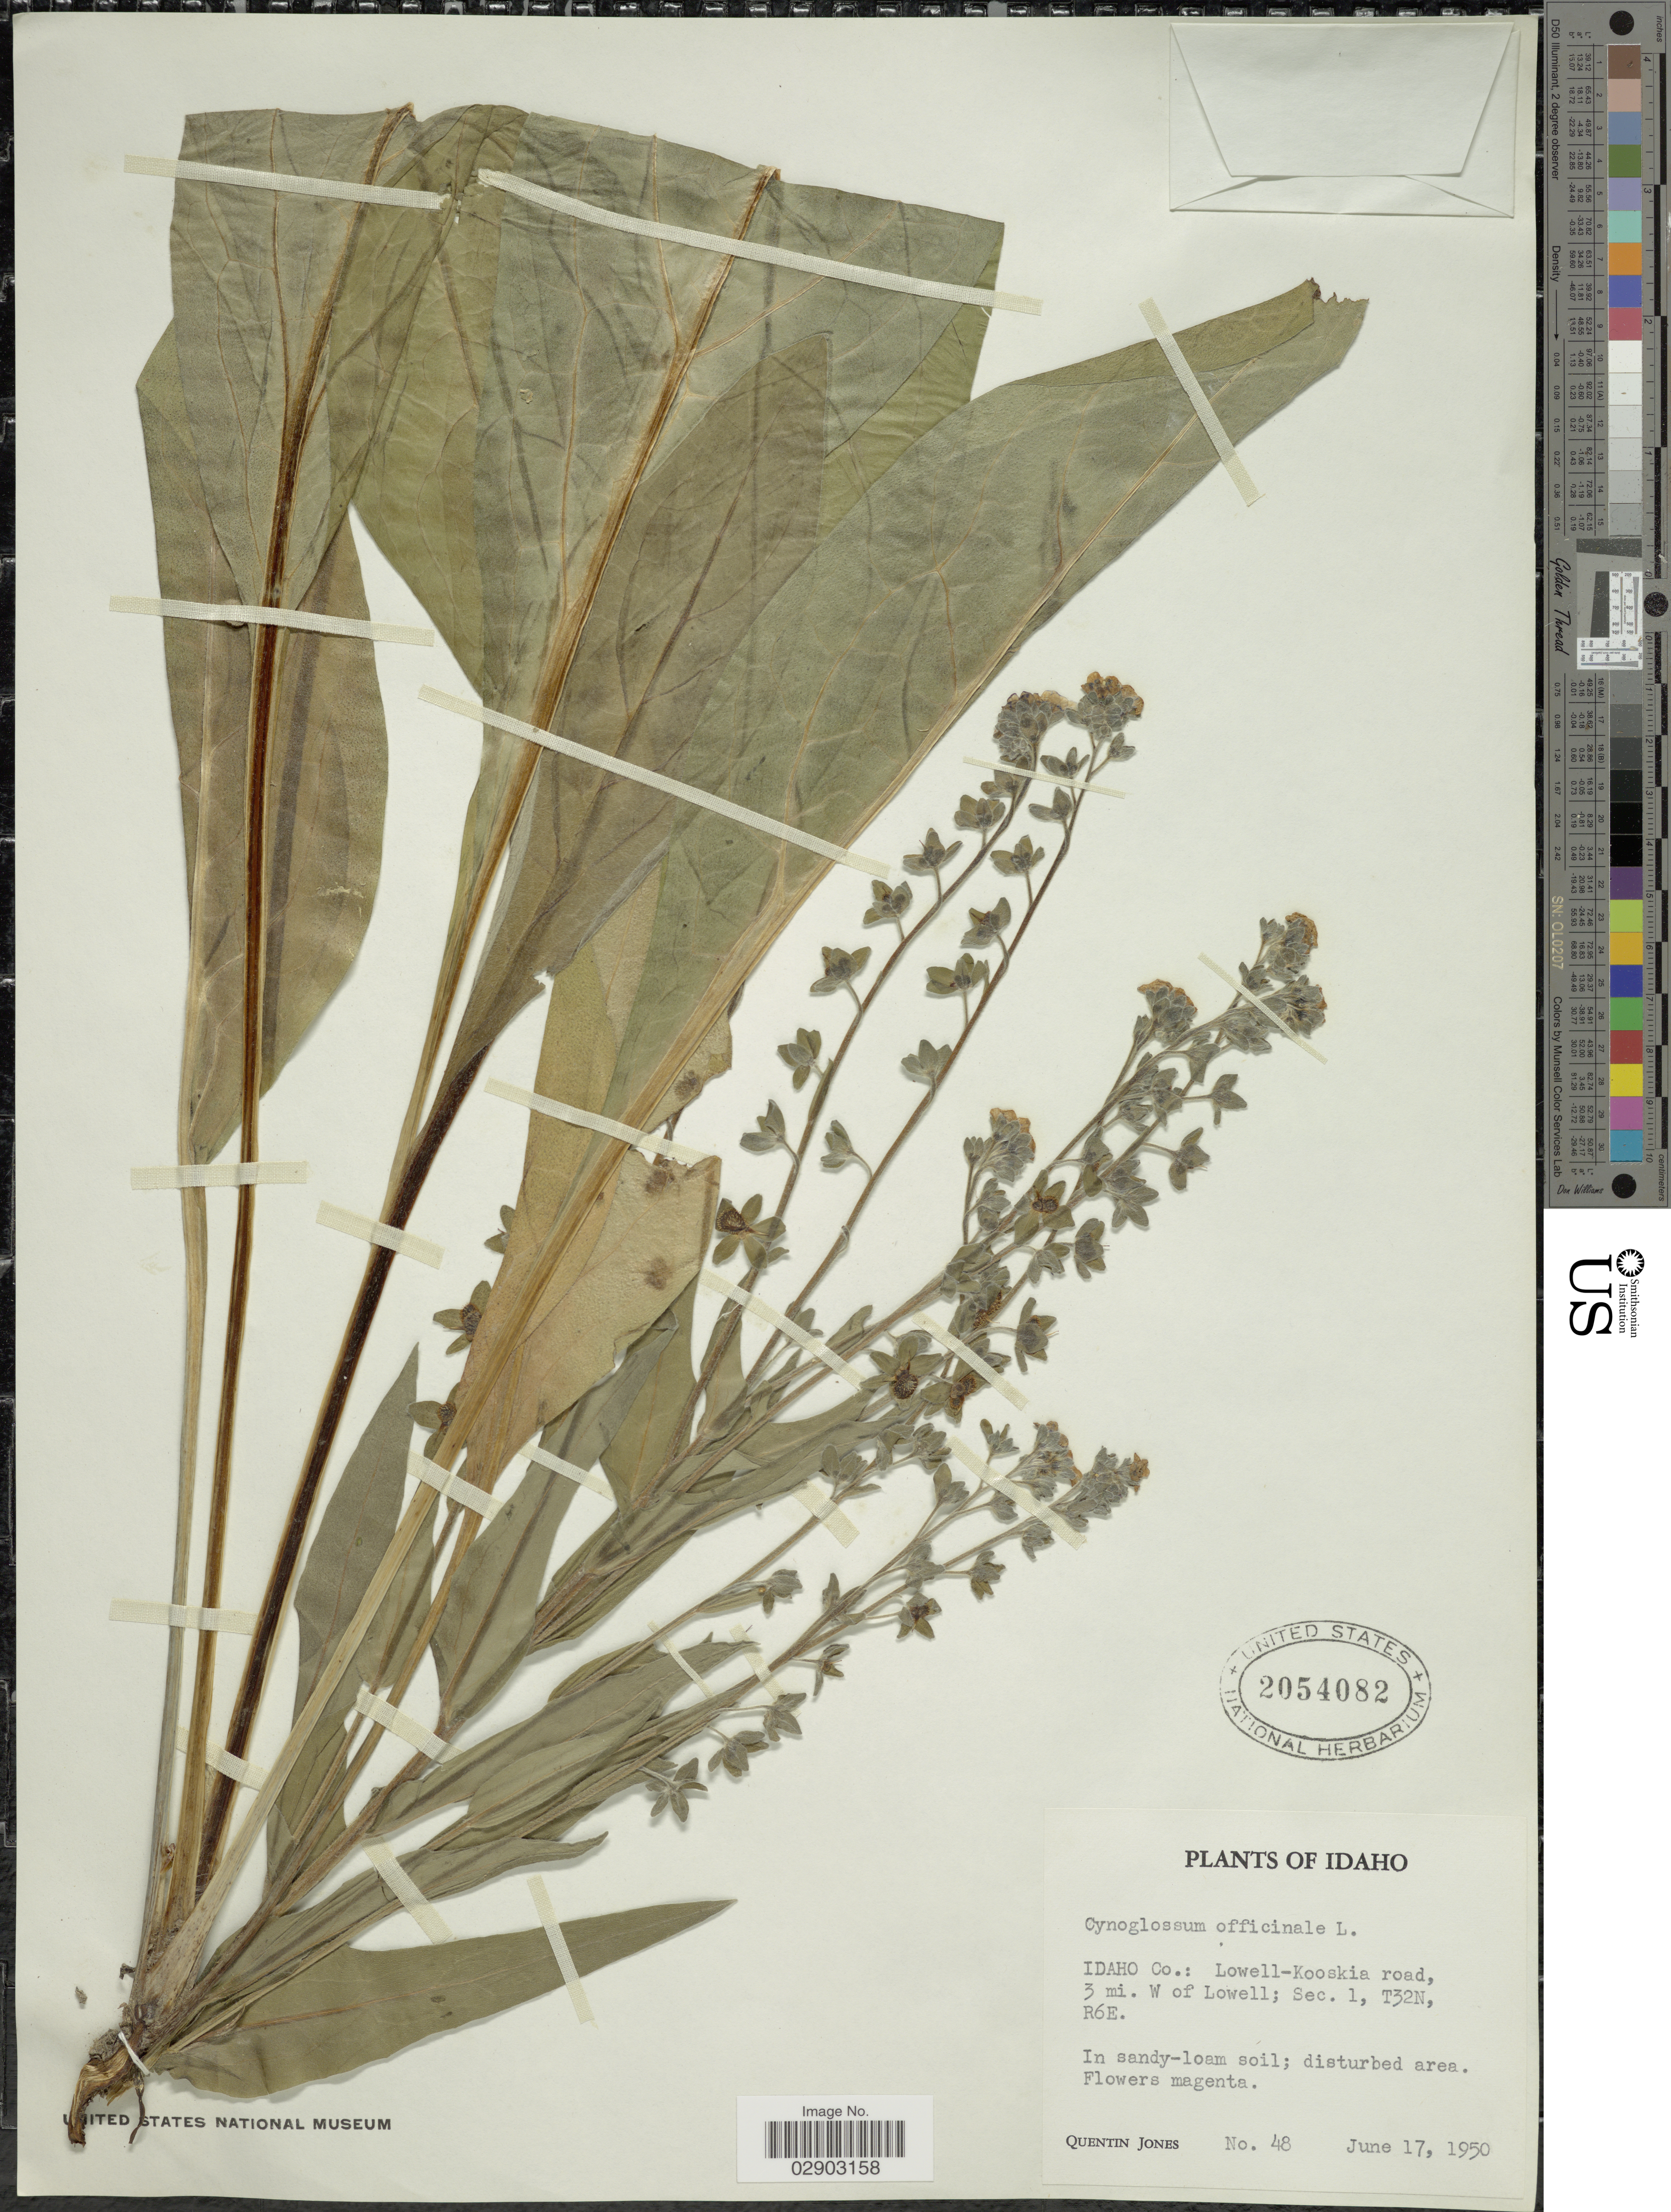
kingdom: Plantae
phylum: Tracheophyta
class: Magnoliopsida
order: Boraginales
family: Boraginaceae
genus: Cynoglossum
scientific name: Cynoglossum officinale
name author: L.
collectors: Q. Jones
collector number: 48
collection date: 1950-06-17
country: United States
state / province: Idaho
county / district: Idaho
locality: Lowell-Kooskia road, 3 mi. W of Lowell; Sec. 1, T32N, R6E.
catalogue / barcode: US 2054082